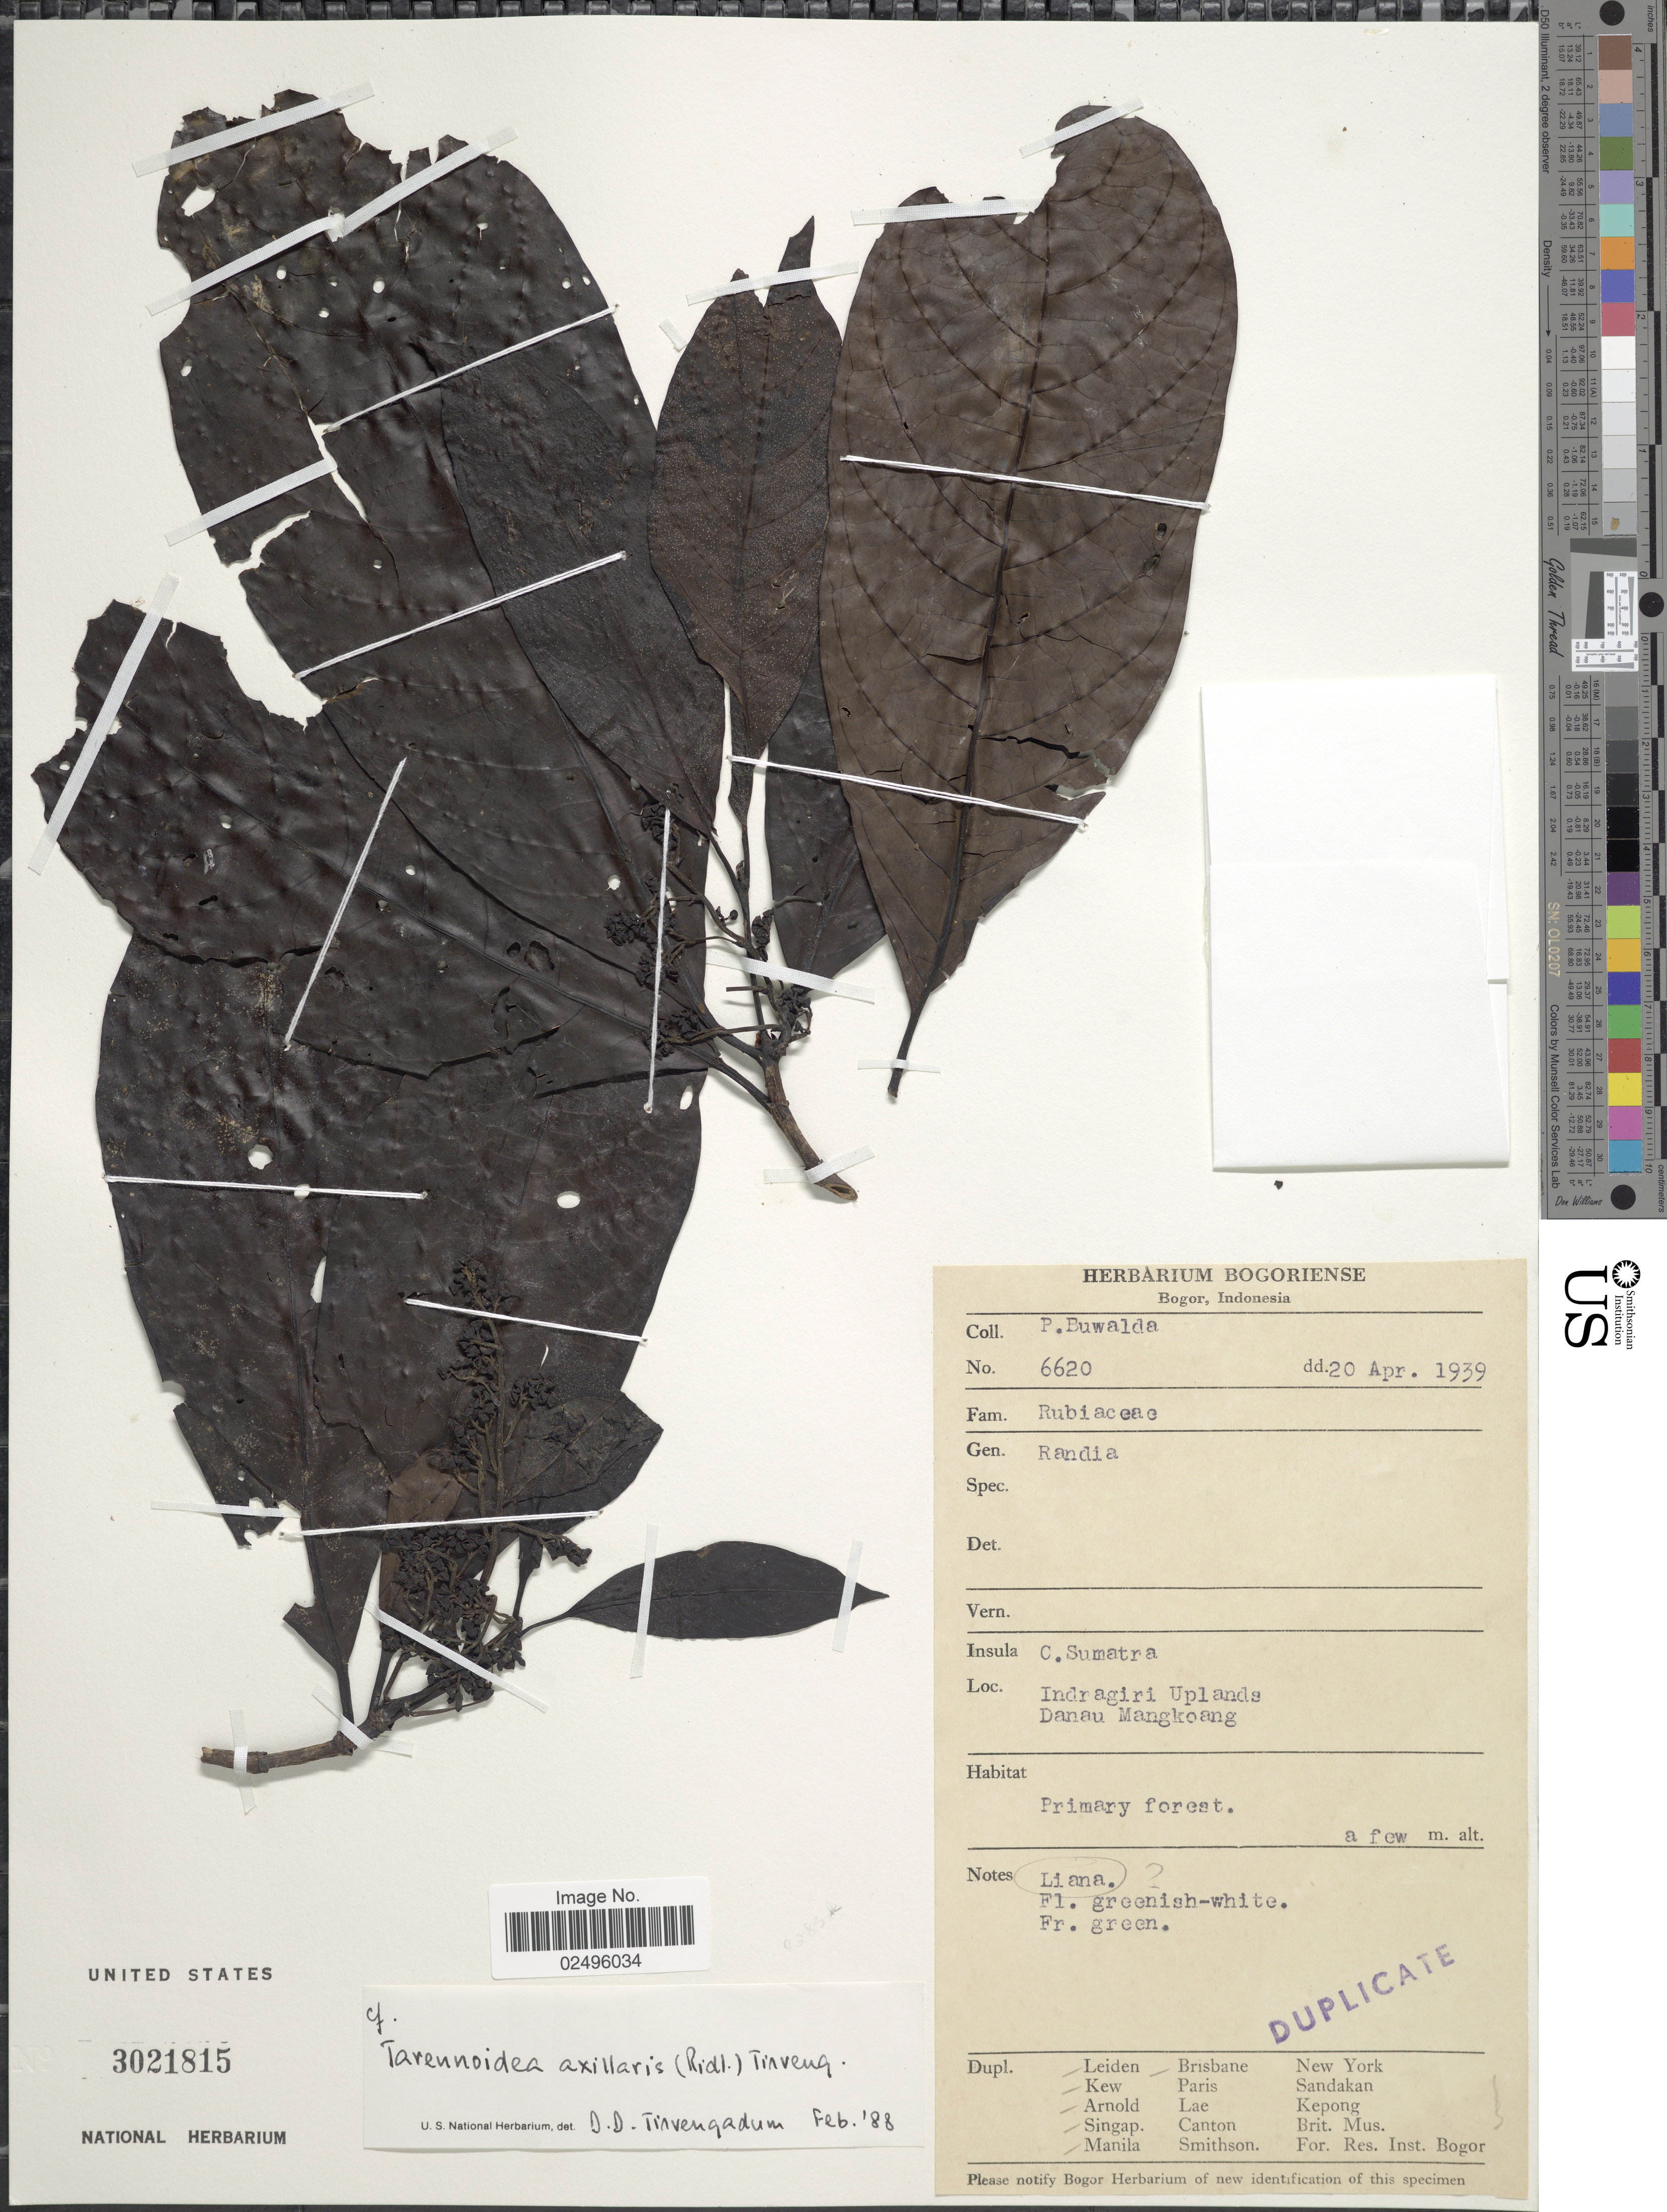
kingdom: Plantae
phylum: Tracheophyta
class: Magnoliopsida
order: Gentianales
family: Rubiaceae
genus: Tarennoidea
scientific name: Tarennoidea wallichii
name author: (Hook. f.) Tirveng. & Sastre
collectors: P. Buwalda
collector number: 6620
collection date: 1939-04-20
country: Indonesia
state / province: Sumatra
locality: Insula C. Sumatra, Indragiri Uplands, Danau Mangkoang, Primary forest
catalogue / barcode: US 3021815